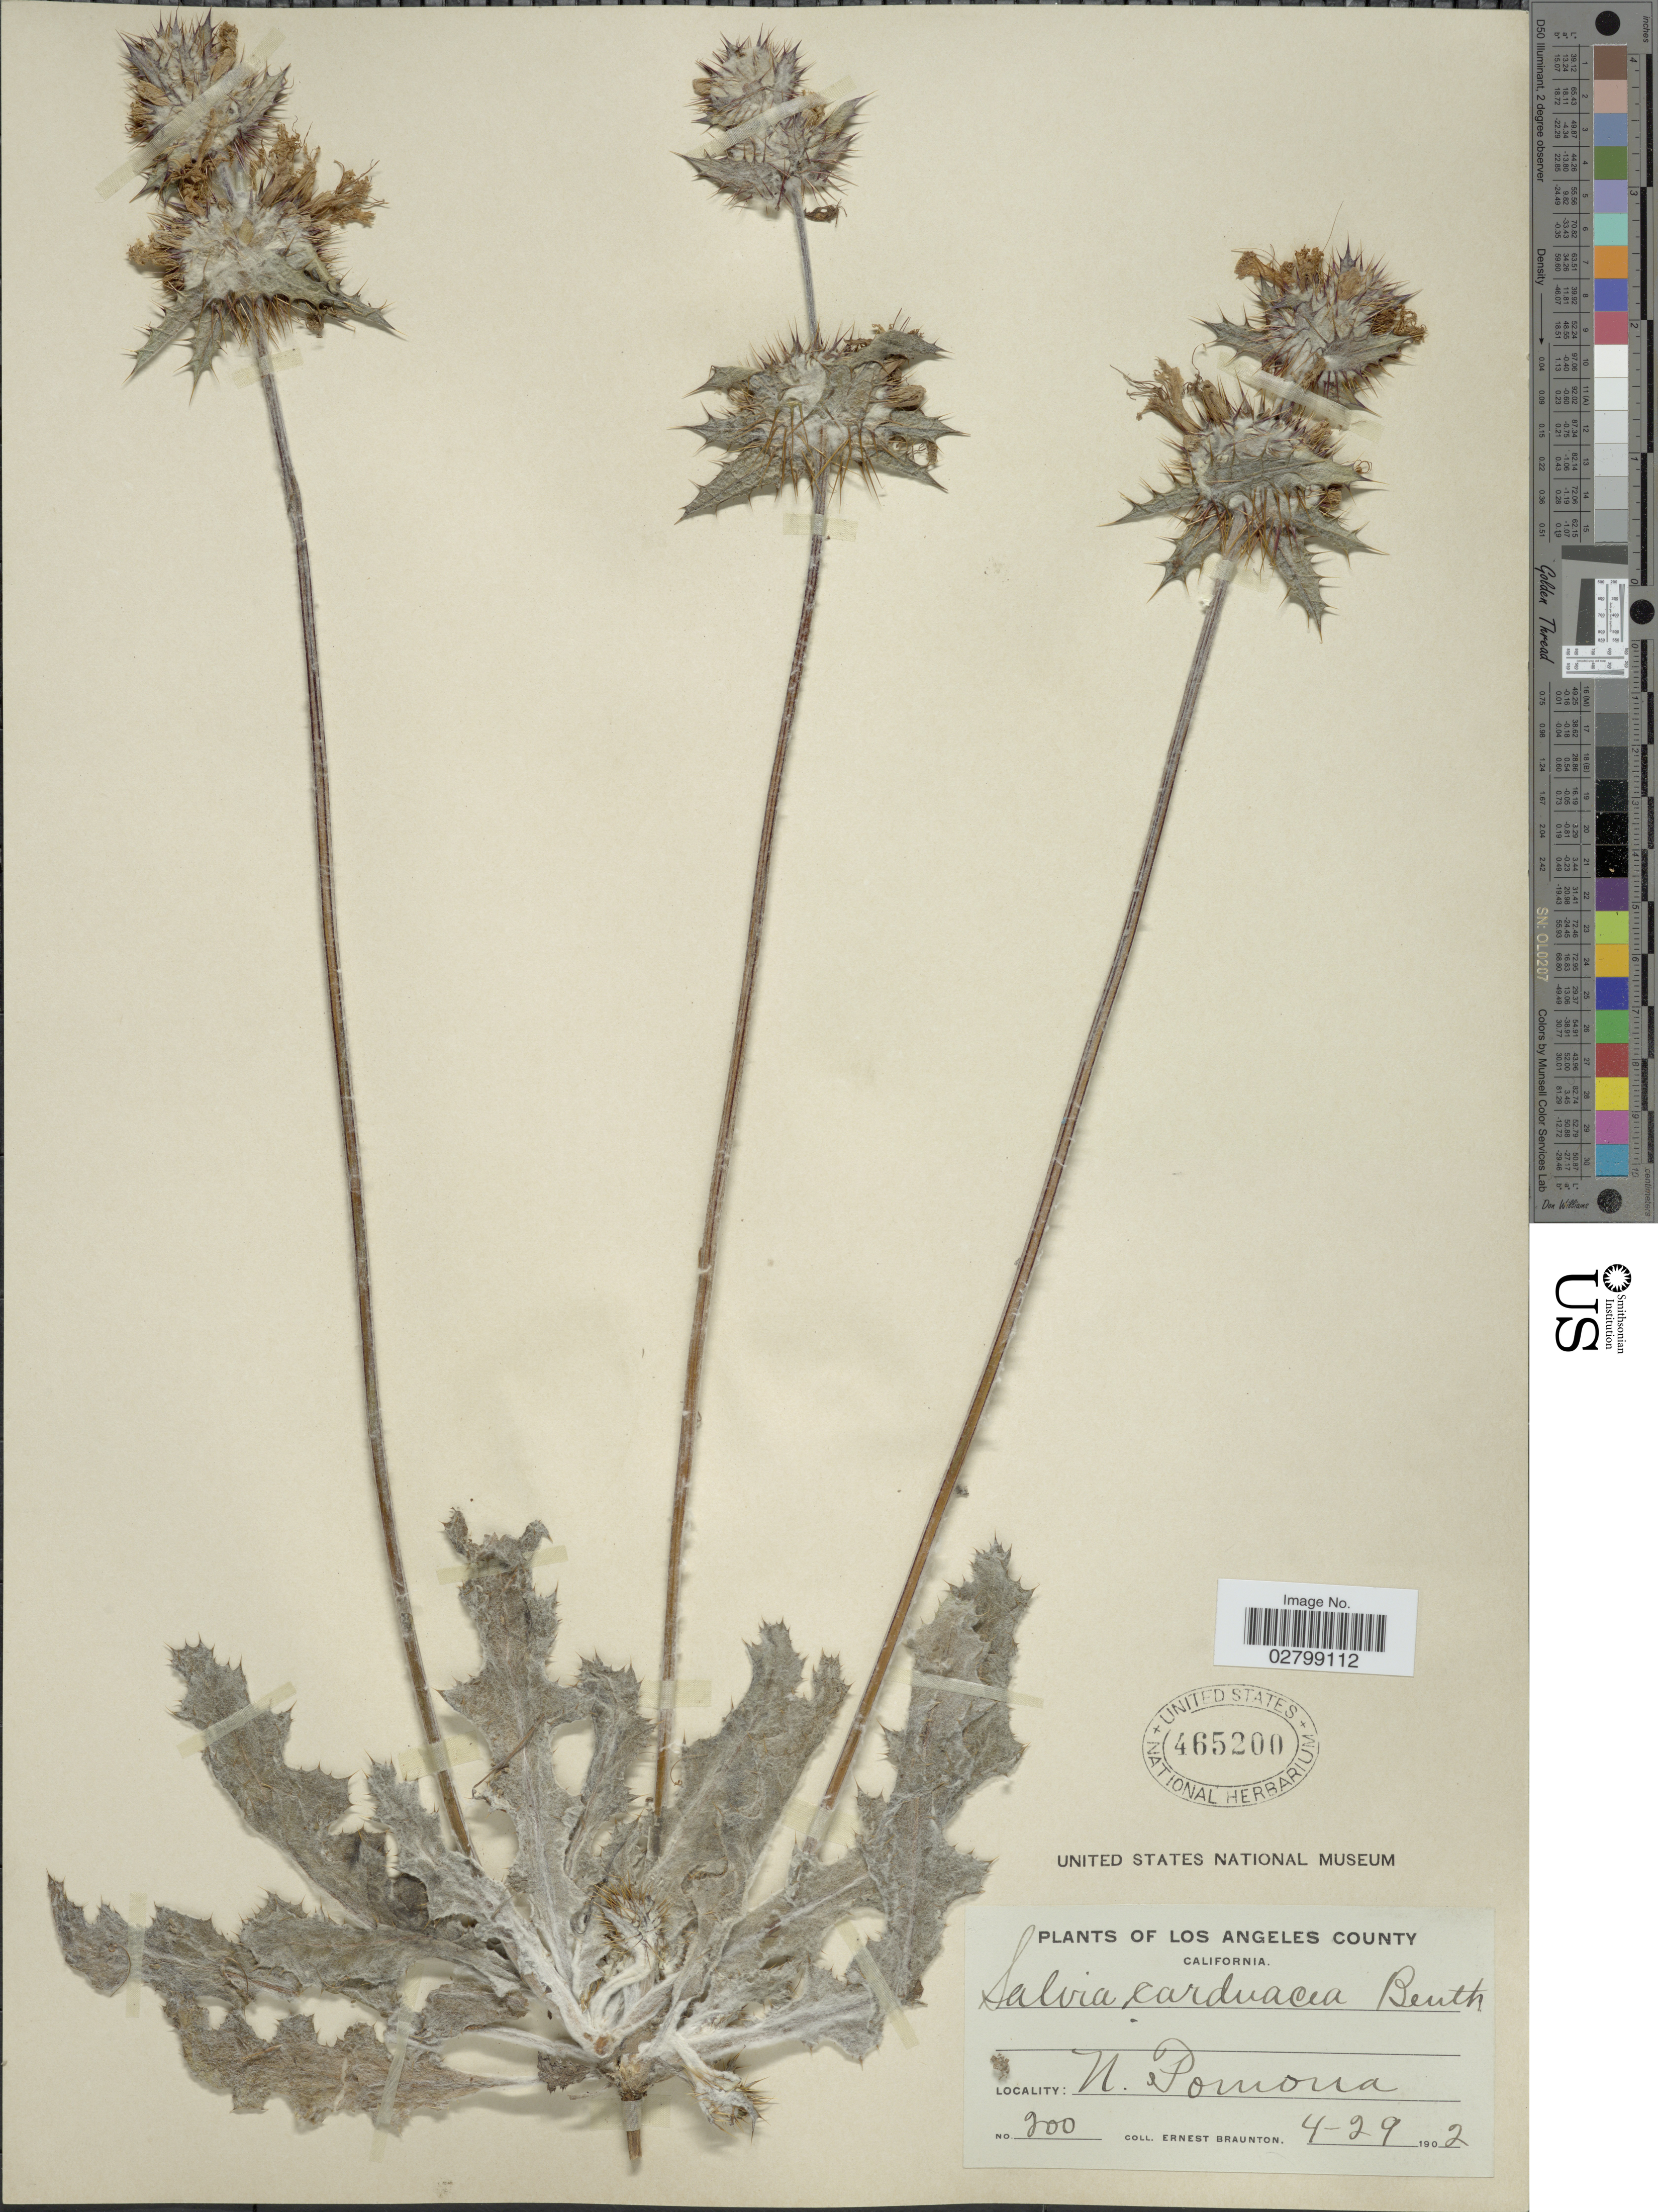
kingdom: Plantae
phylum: Tracheophyta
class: Magnoliopsida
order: Lamiales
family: Lamiaceae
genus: Salvia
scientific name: Salvia carduacea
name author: Benth.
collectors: E. Braunton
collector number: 200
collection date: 1902-04-29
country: United States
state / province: California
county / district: Los Angeles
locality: Los Angeles County. N. Pomona.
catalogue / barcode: US 465200